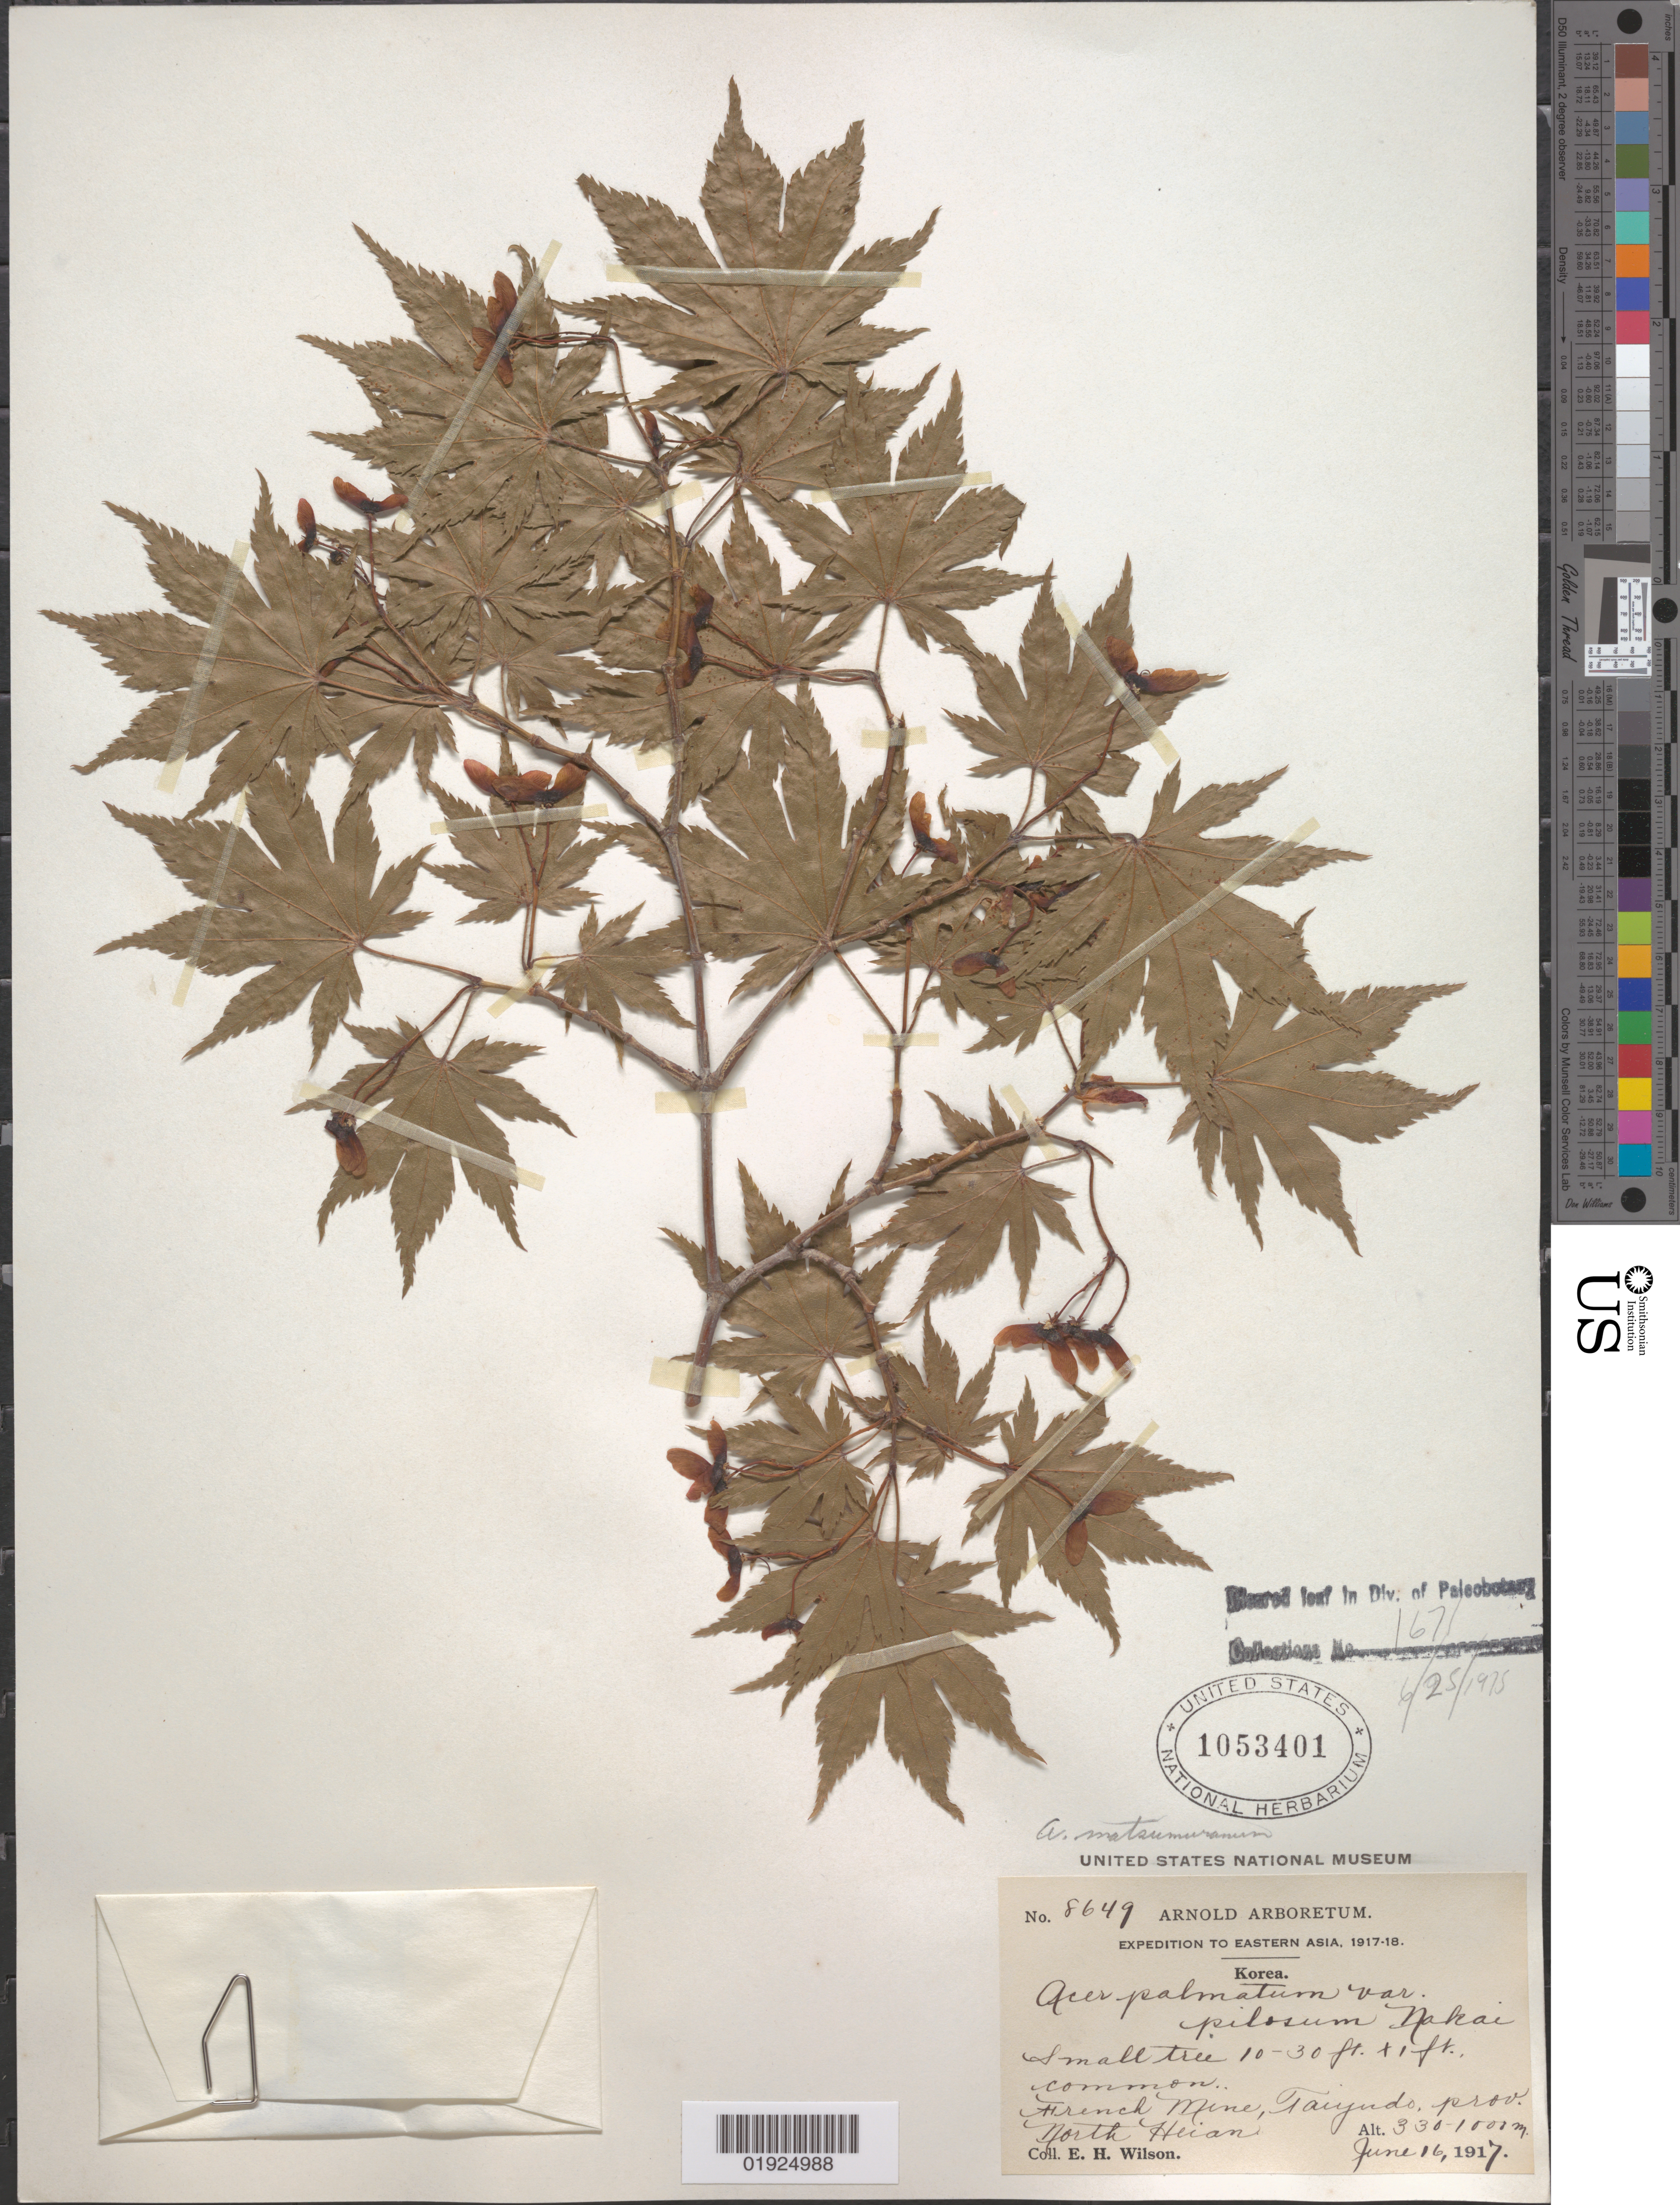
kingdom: Plantae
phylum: Tracheophyta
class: Magnoliopsida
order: Sapindales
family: Sapindaceae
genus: Acer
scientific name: Acer palmatum subsp. matsumurae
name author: Koidz.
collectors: E. H. Wilson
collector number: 8649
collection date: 1917-06-16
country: North Korea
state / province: P'yongyang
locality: French Mine, Taijudo, prov. N. Heian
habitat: Common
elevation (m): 330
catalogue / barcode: US 1053401